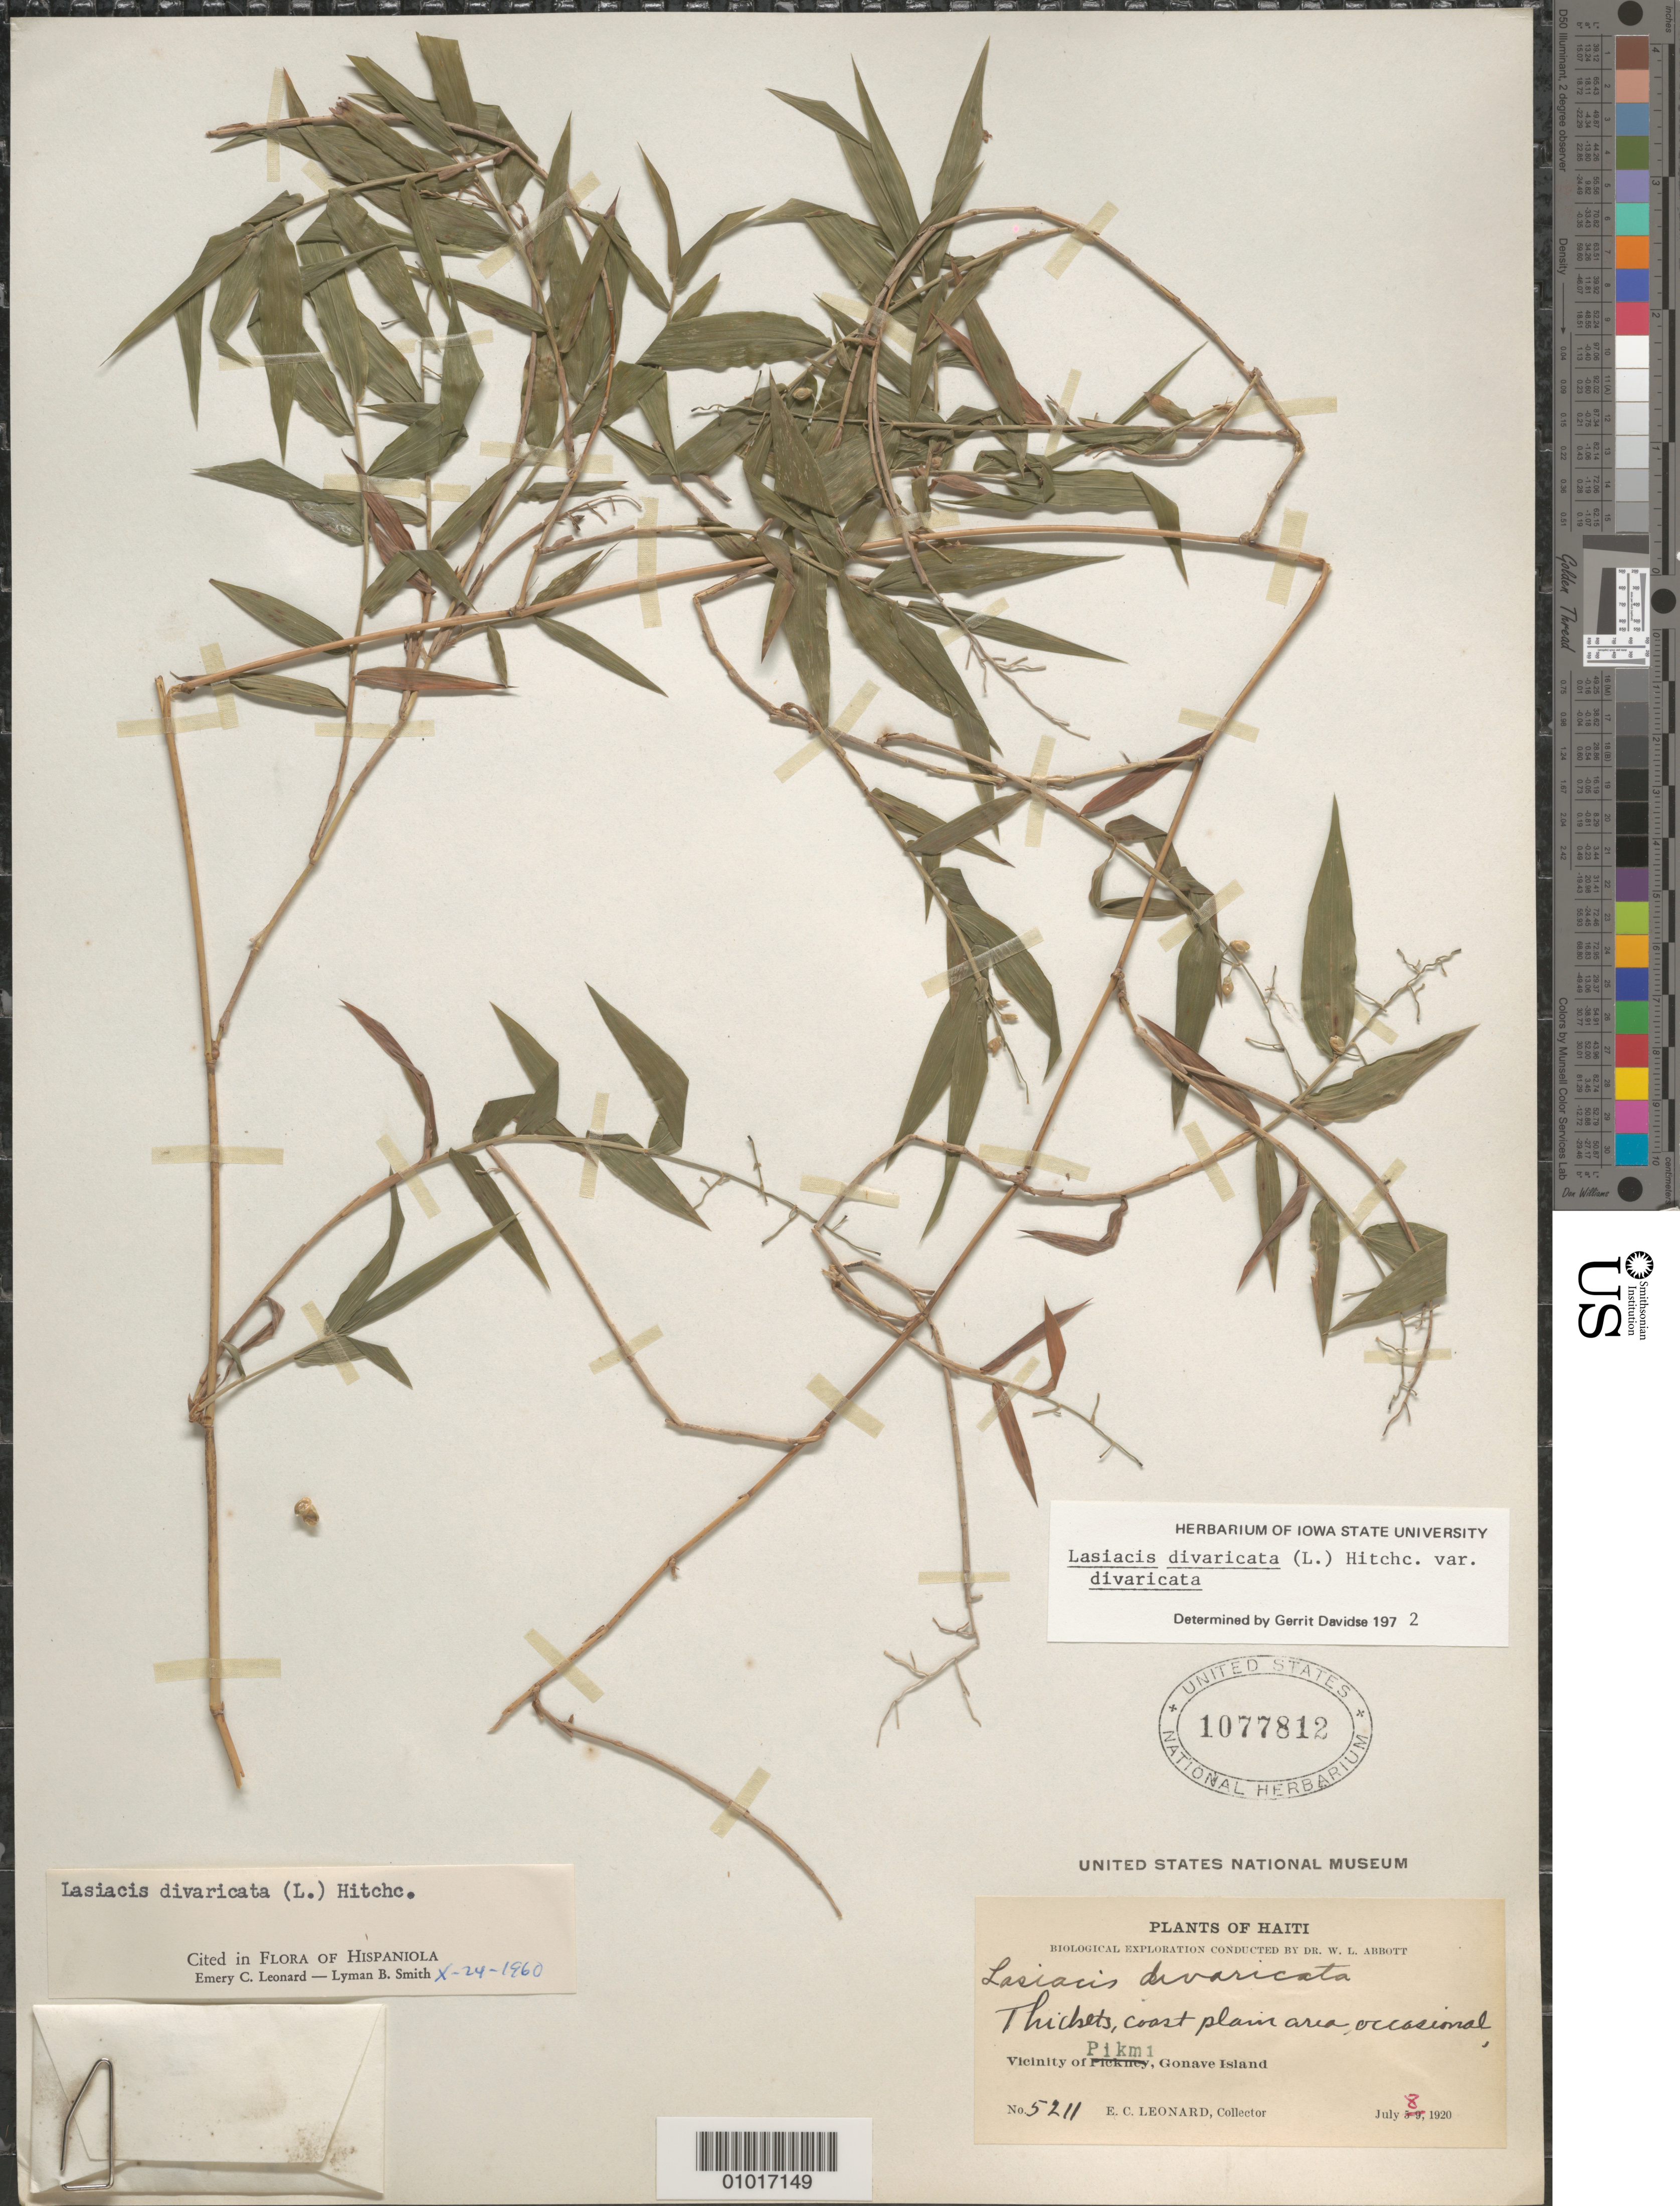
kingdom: Plantae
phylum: Tracheophyta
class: Liliopsida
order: Poales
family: Poaceae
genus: Lasiacis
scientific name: Lasiacis divaricata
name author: (L.) Hitchc.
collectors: E. C. Leonard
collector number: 5211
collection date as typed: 08 Jul 1920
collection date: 1920-07-08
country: Haiti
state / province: Óuest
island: Hispaniola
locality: Vicinity of Pikmi, Gonave Island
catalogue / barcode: US 1077812